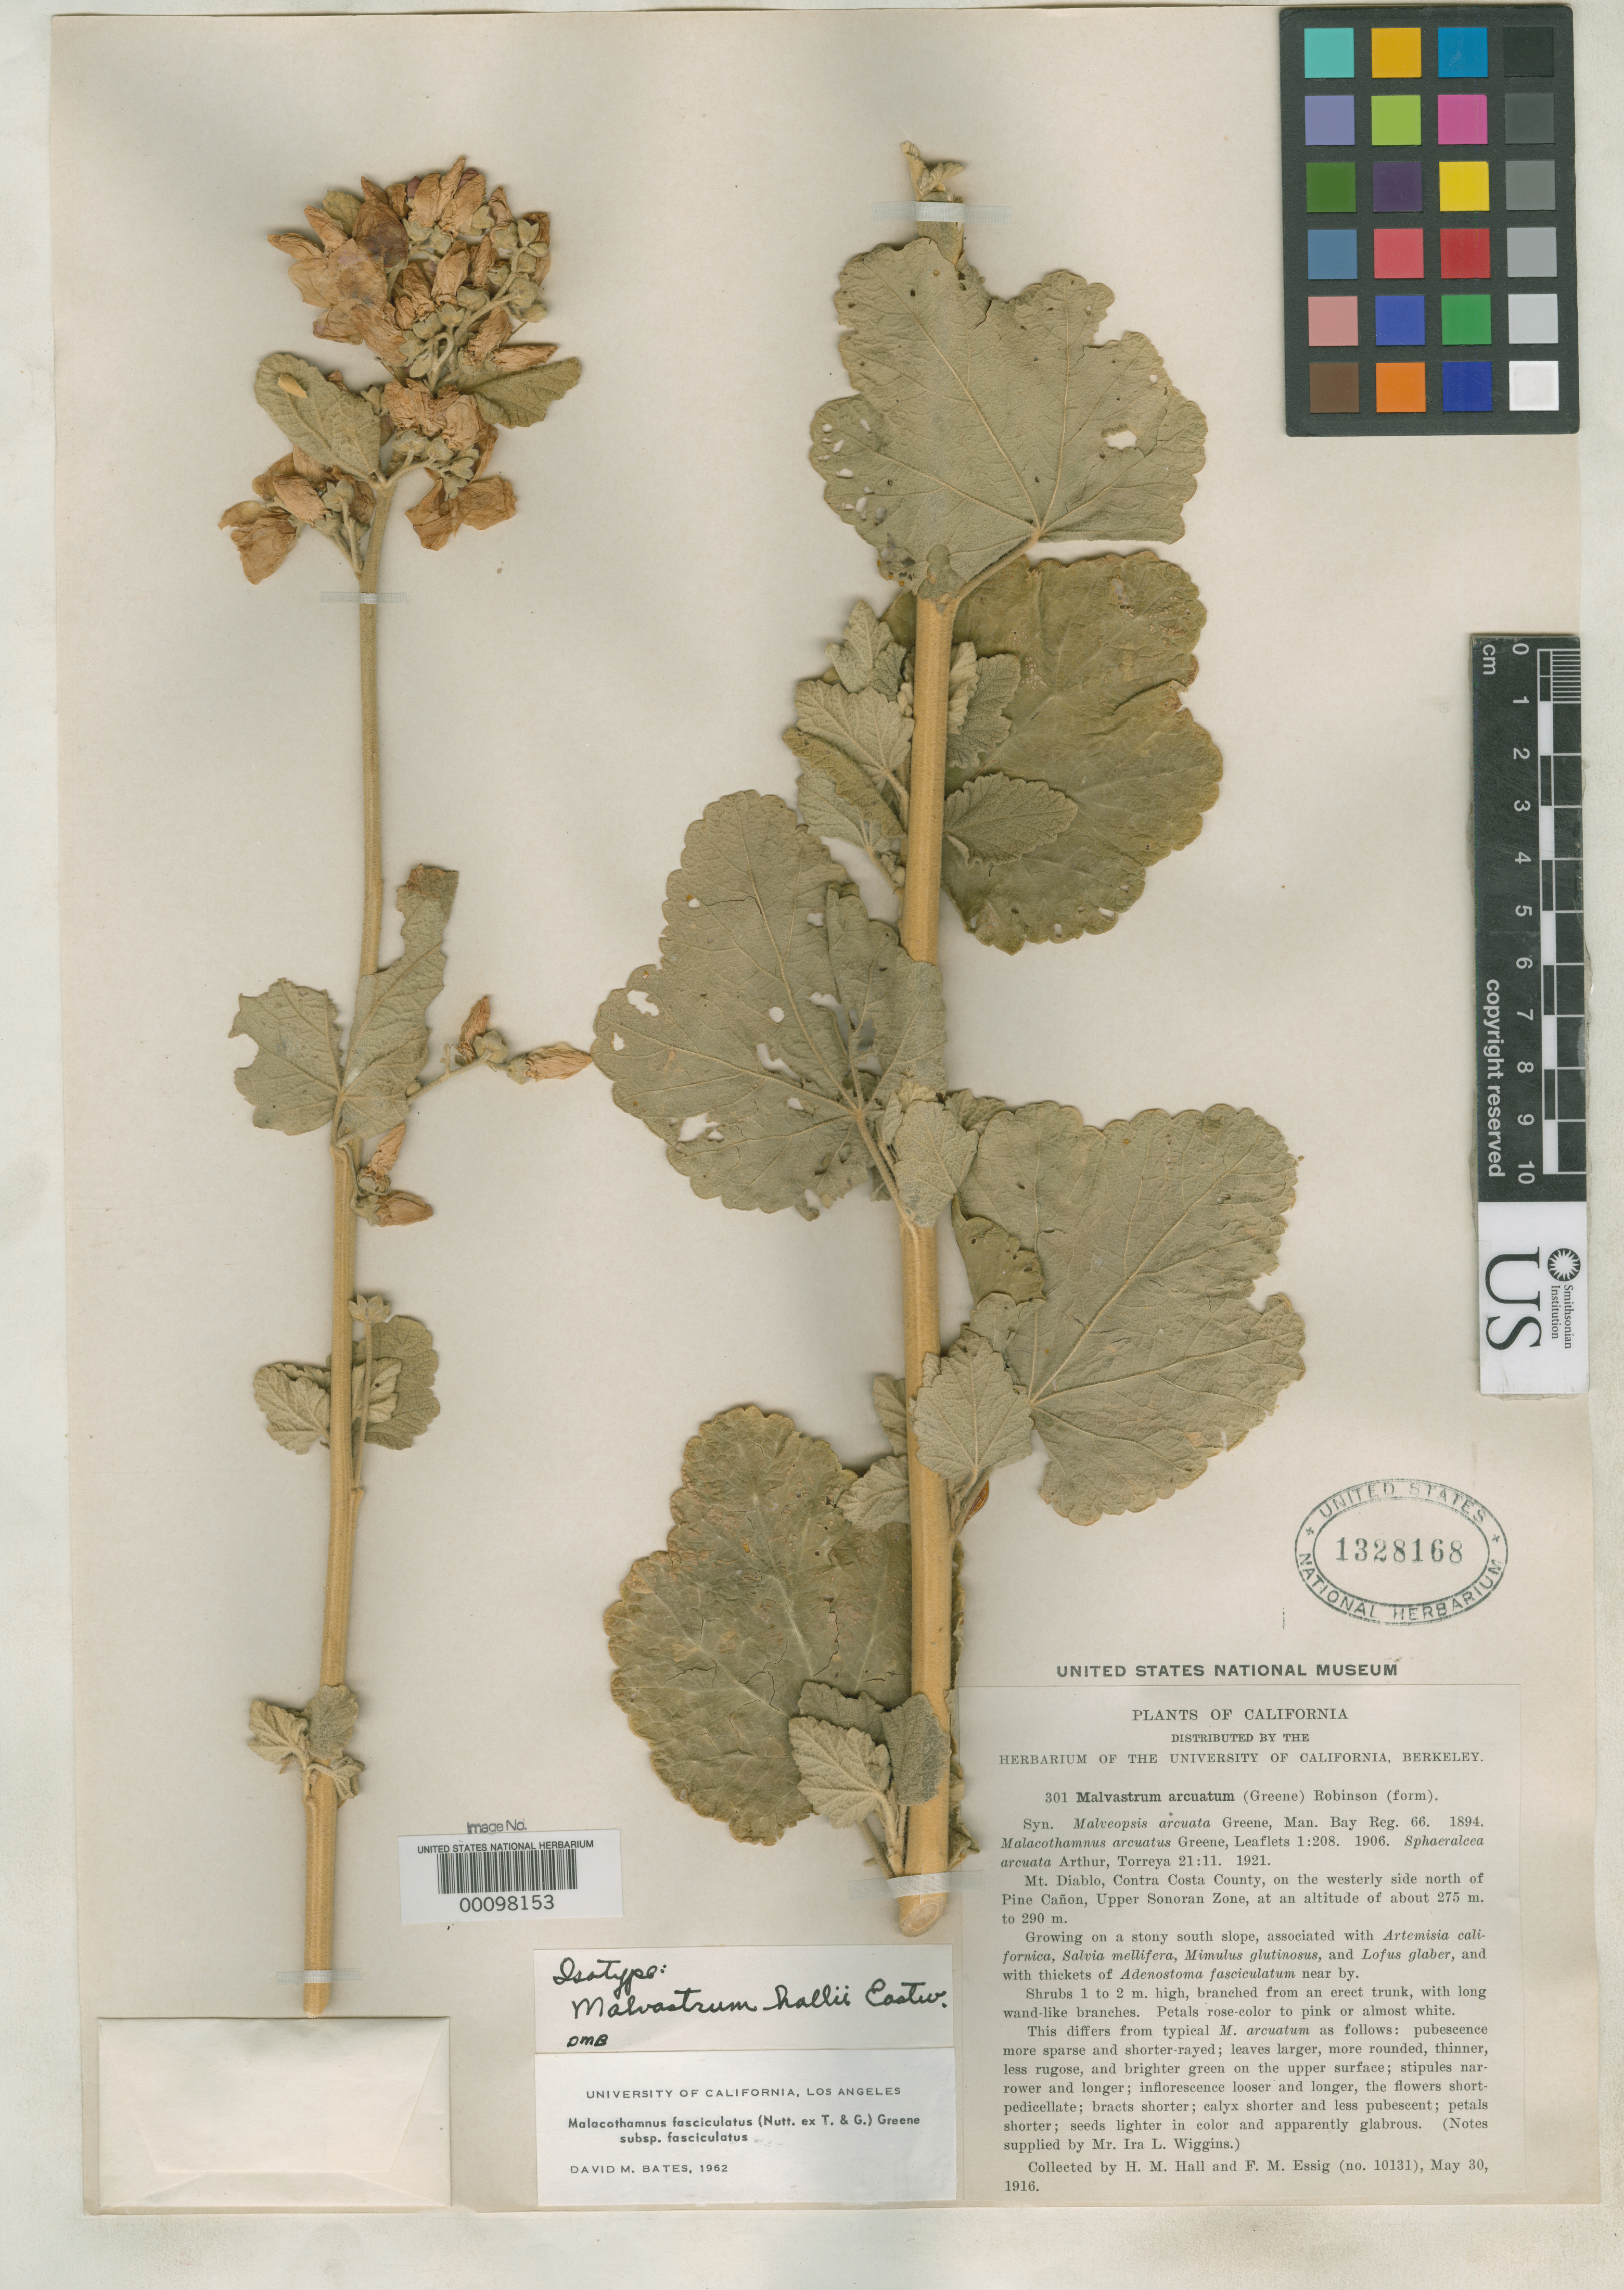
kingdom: Plantae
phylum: Tracheophyta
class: Magnoliopsida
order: Malvales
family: Malvaceae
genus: Malvastrum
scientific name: Malvastrum hallii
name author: Eastw.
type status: Isotype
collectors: H. M. Hall & F. Essig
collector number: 10131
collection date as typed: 30 May 1916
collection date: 1916-05-30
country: United States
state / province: California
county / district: Contra Costa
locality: Mt. Diablo.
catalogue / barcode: US 1328168